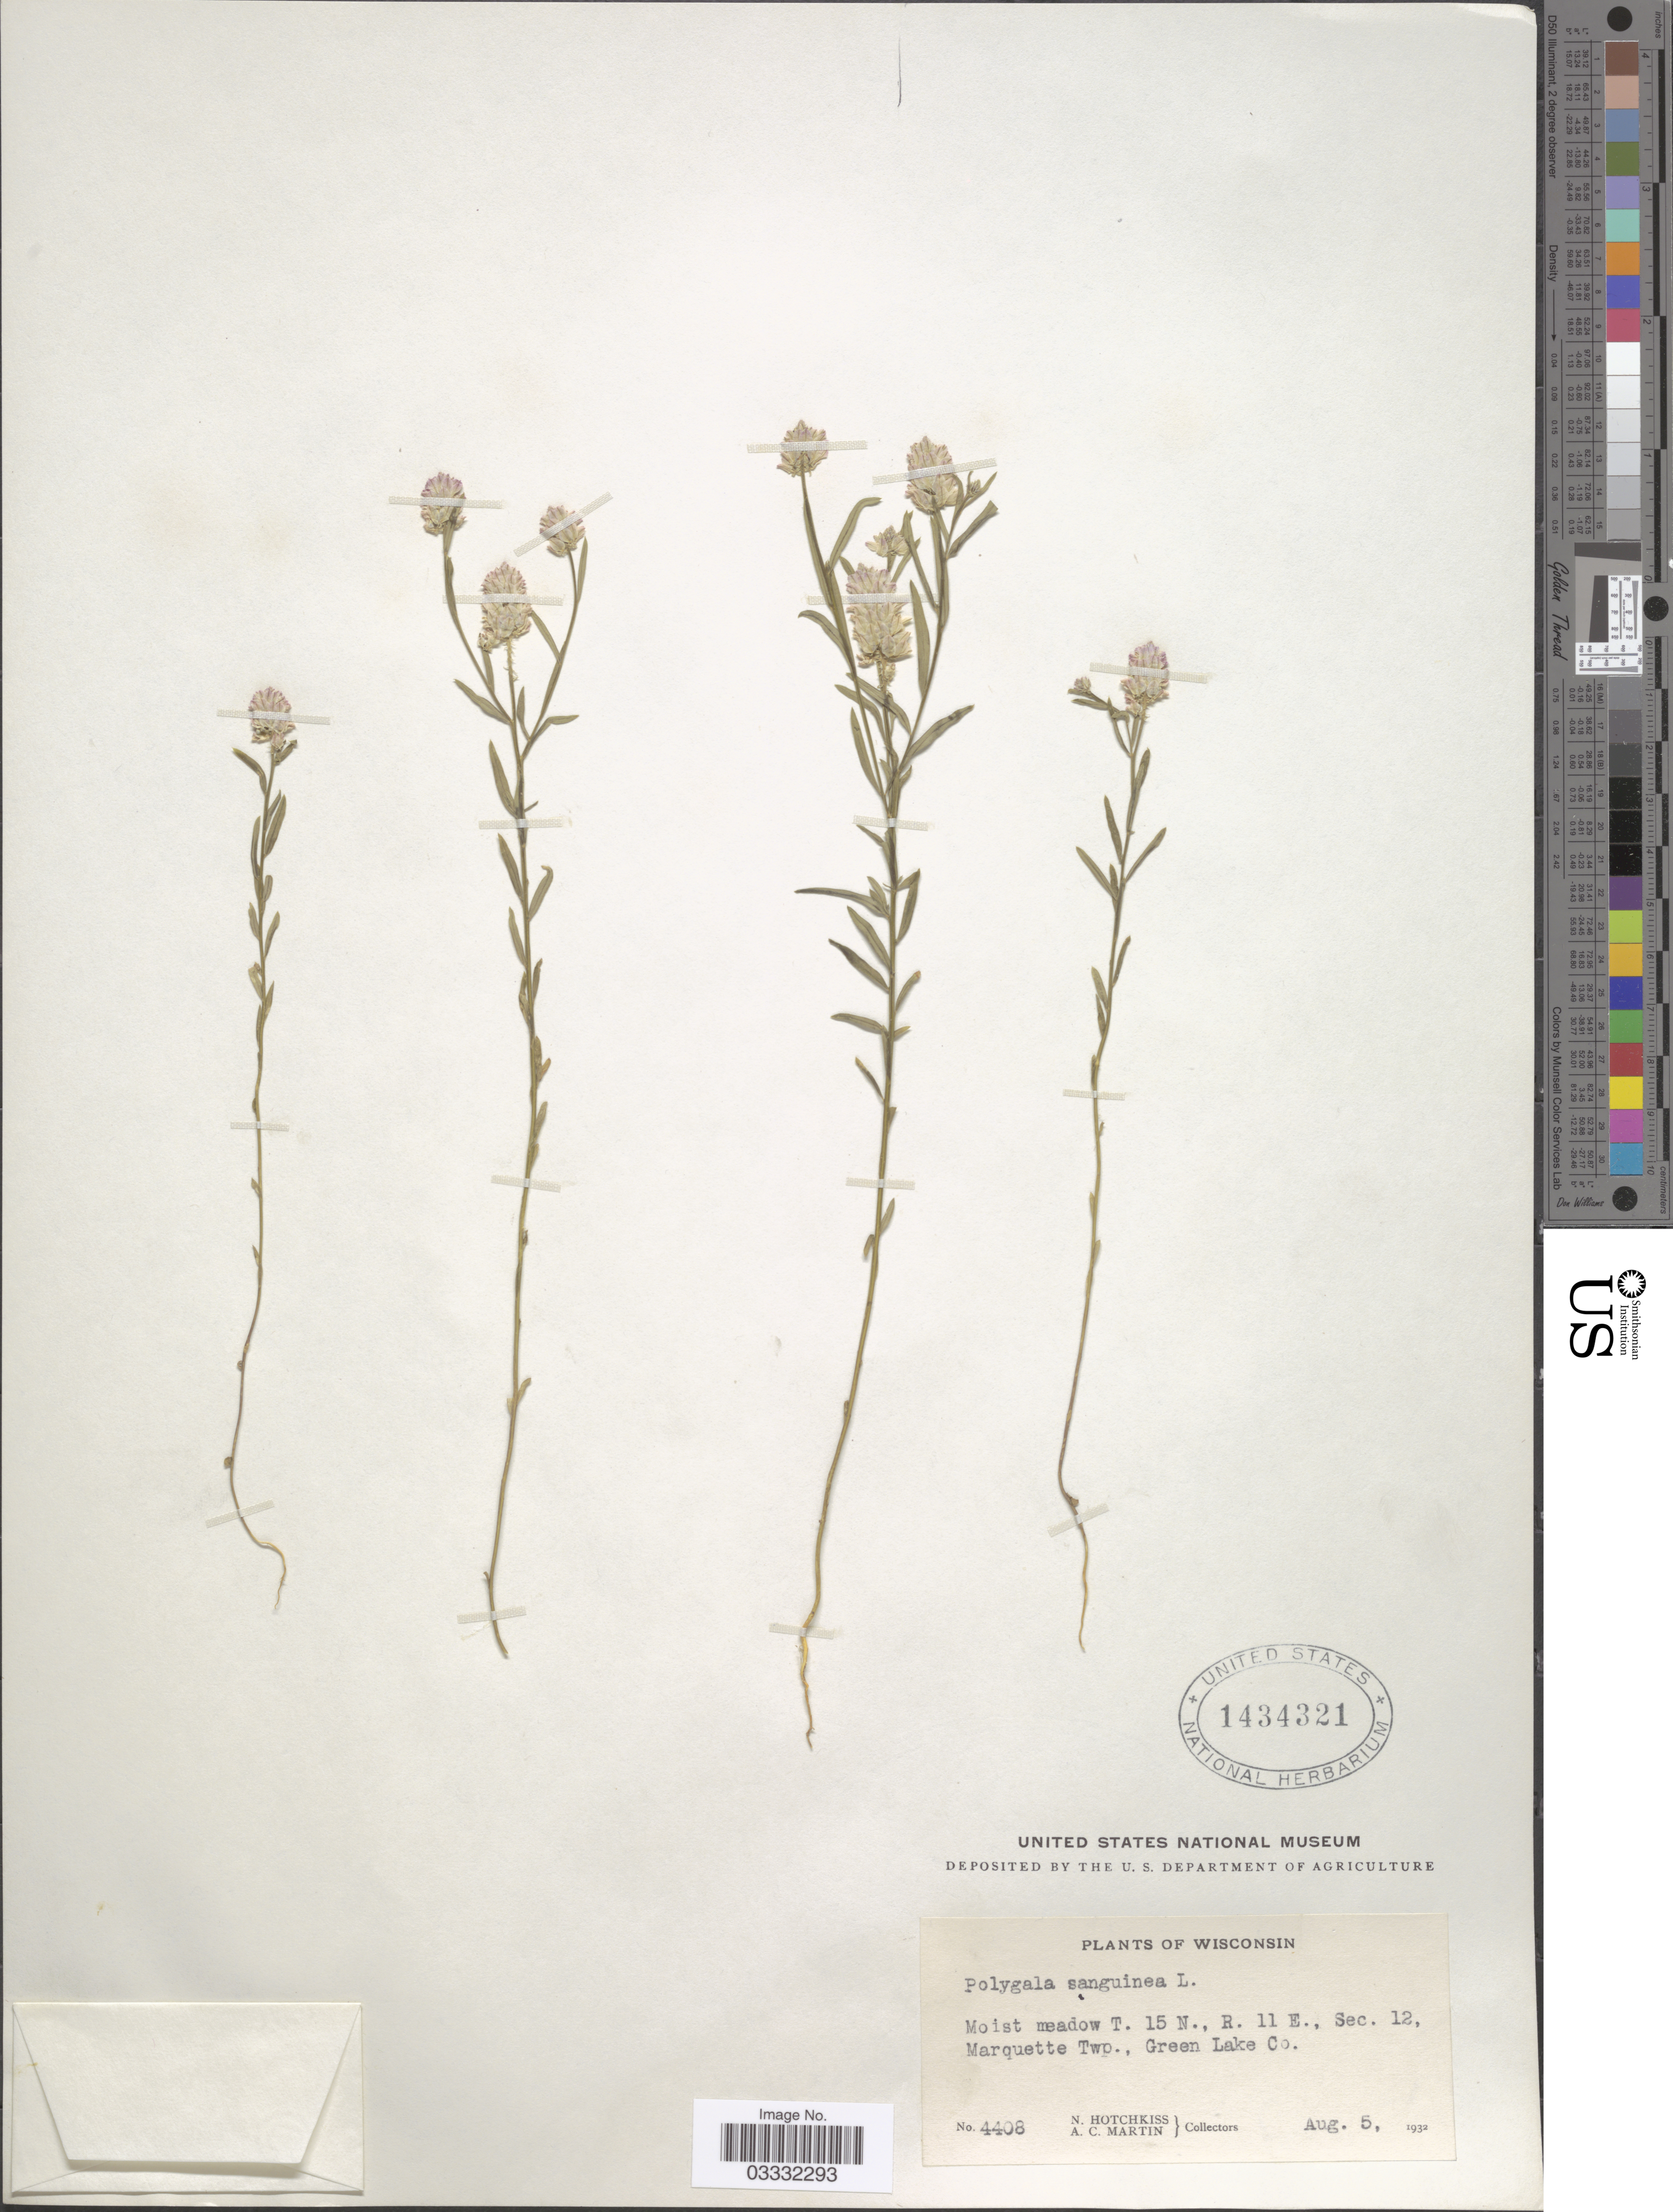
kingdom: Plantae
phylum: Tracheophyta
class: Magnoliopsida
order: Fabales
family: Polygalaceae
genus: Polygala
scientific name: Polygala sanguinea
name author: L.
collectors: N. Hotchkiss & A. C. Martin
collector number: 4408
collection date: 1932-08-05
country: United States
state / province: Wisconsin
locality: T. 15 N., R. 11 E., Sec. 12, Marquette Twp., Green Lake Co.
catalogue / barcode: US 1434321